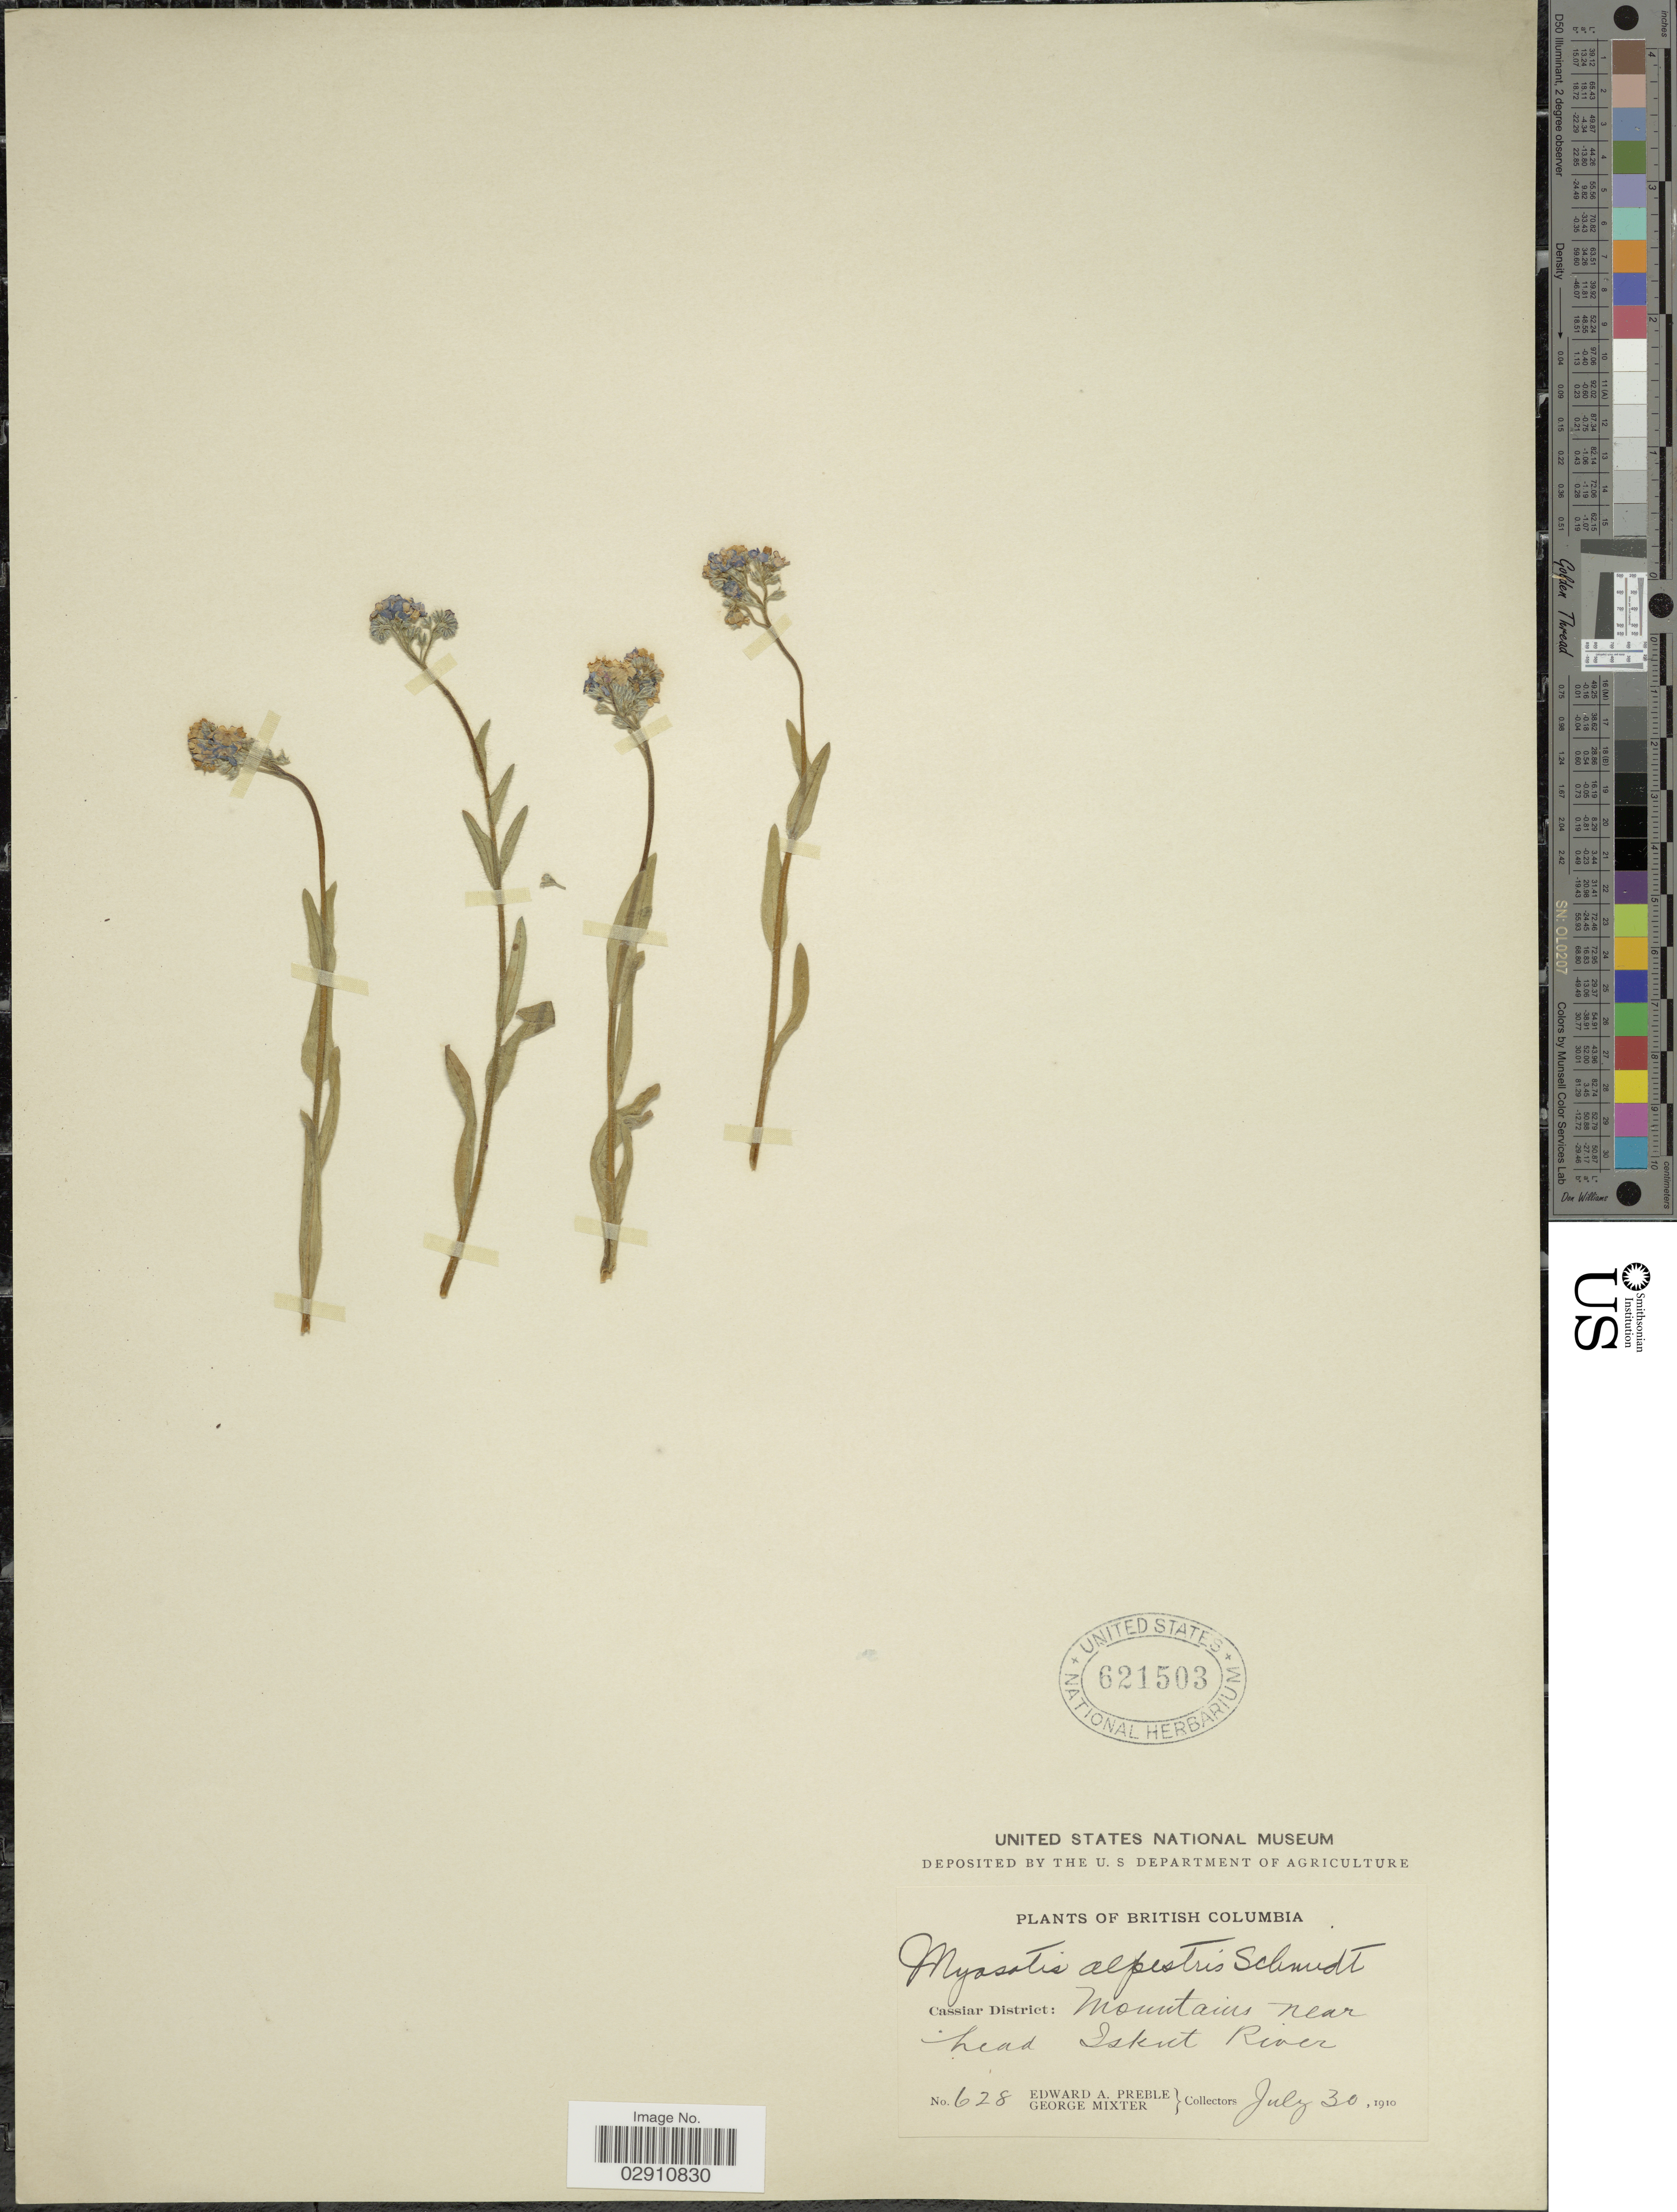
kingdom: Plantae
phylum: Tracheophyta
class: Magnoliopsida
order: Boraginales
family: Boraginaceae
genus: Myosotis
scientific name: Myosotis alpestris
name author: F.W. Schmidt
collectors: E. Preble & G. Mixter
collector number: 628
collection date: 1910-07-30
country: Canada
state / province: British Columbia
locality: Cassiar District: Mountains near head Iskut River.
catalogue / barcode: US 621503